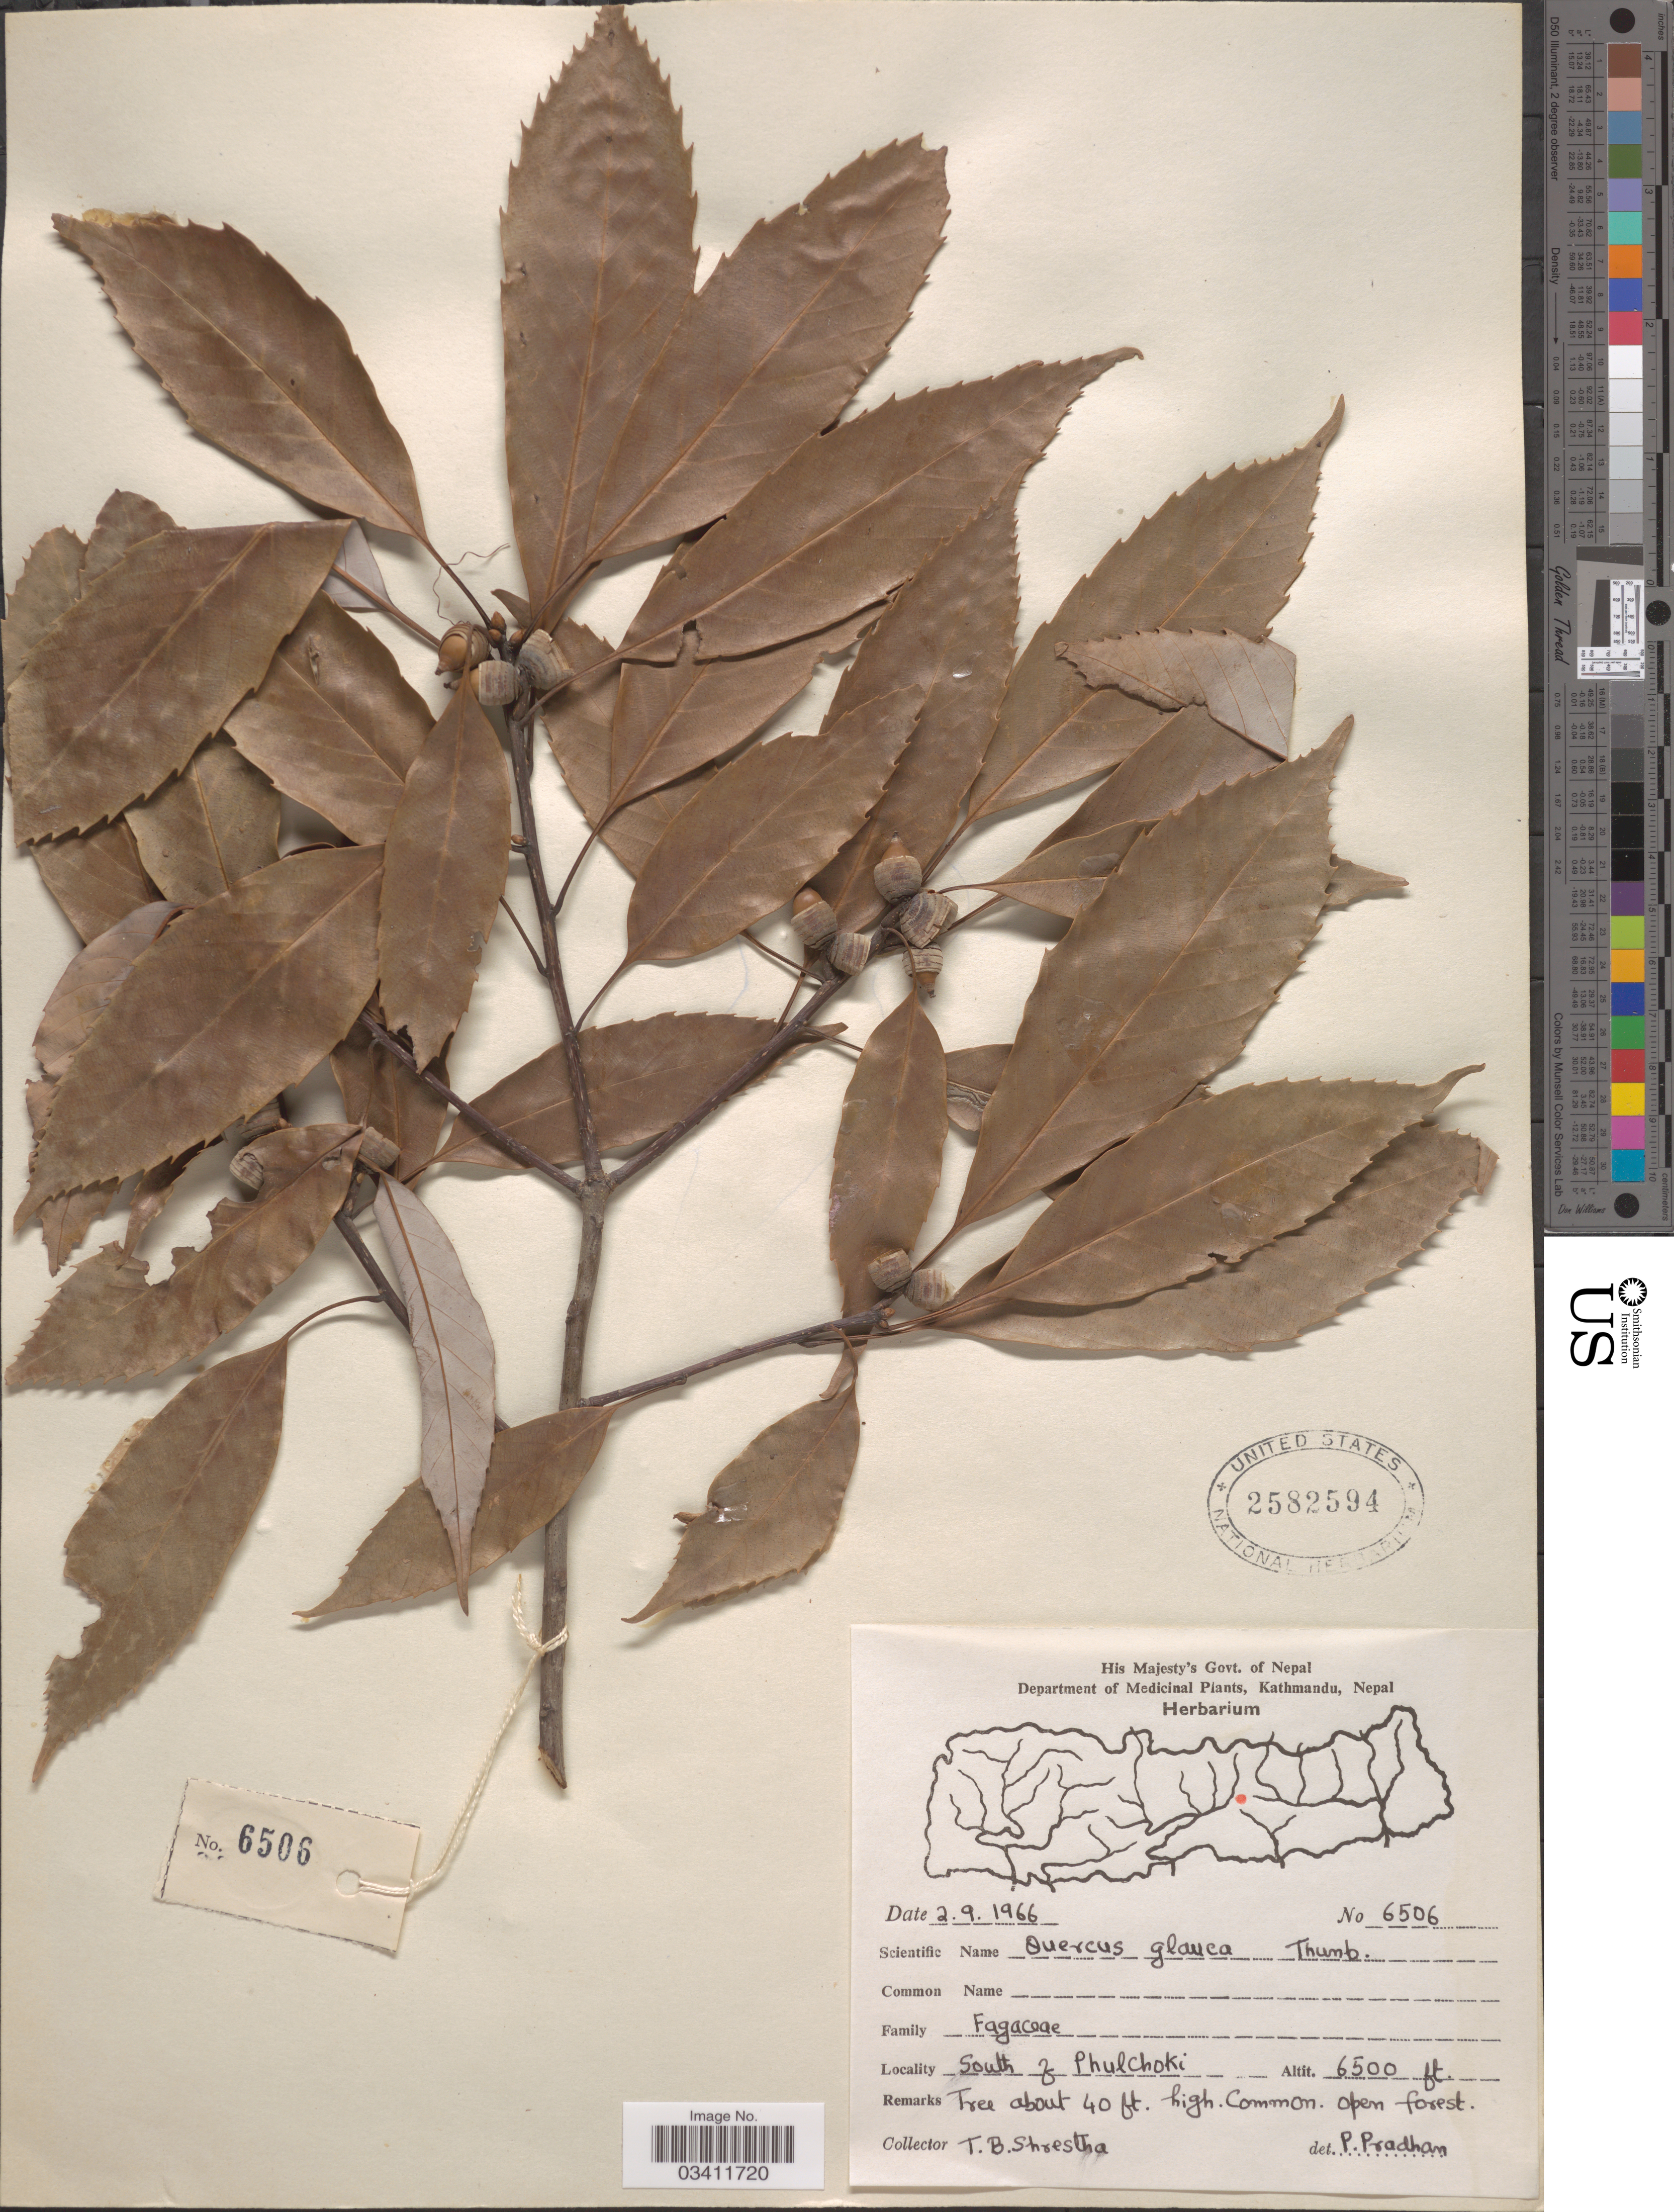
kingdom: Plantae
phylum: Tracheophyta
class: Magnoliopsida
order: Fagales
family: Fagaceae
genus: Quercus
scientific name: Quercus glauca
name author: Thunb.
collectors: T. B. Shrestha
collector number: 6506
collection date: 1966-09-02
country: Nepal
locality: South of Phulchoki.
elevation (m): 1981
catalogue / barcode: US 2582594